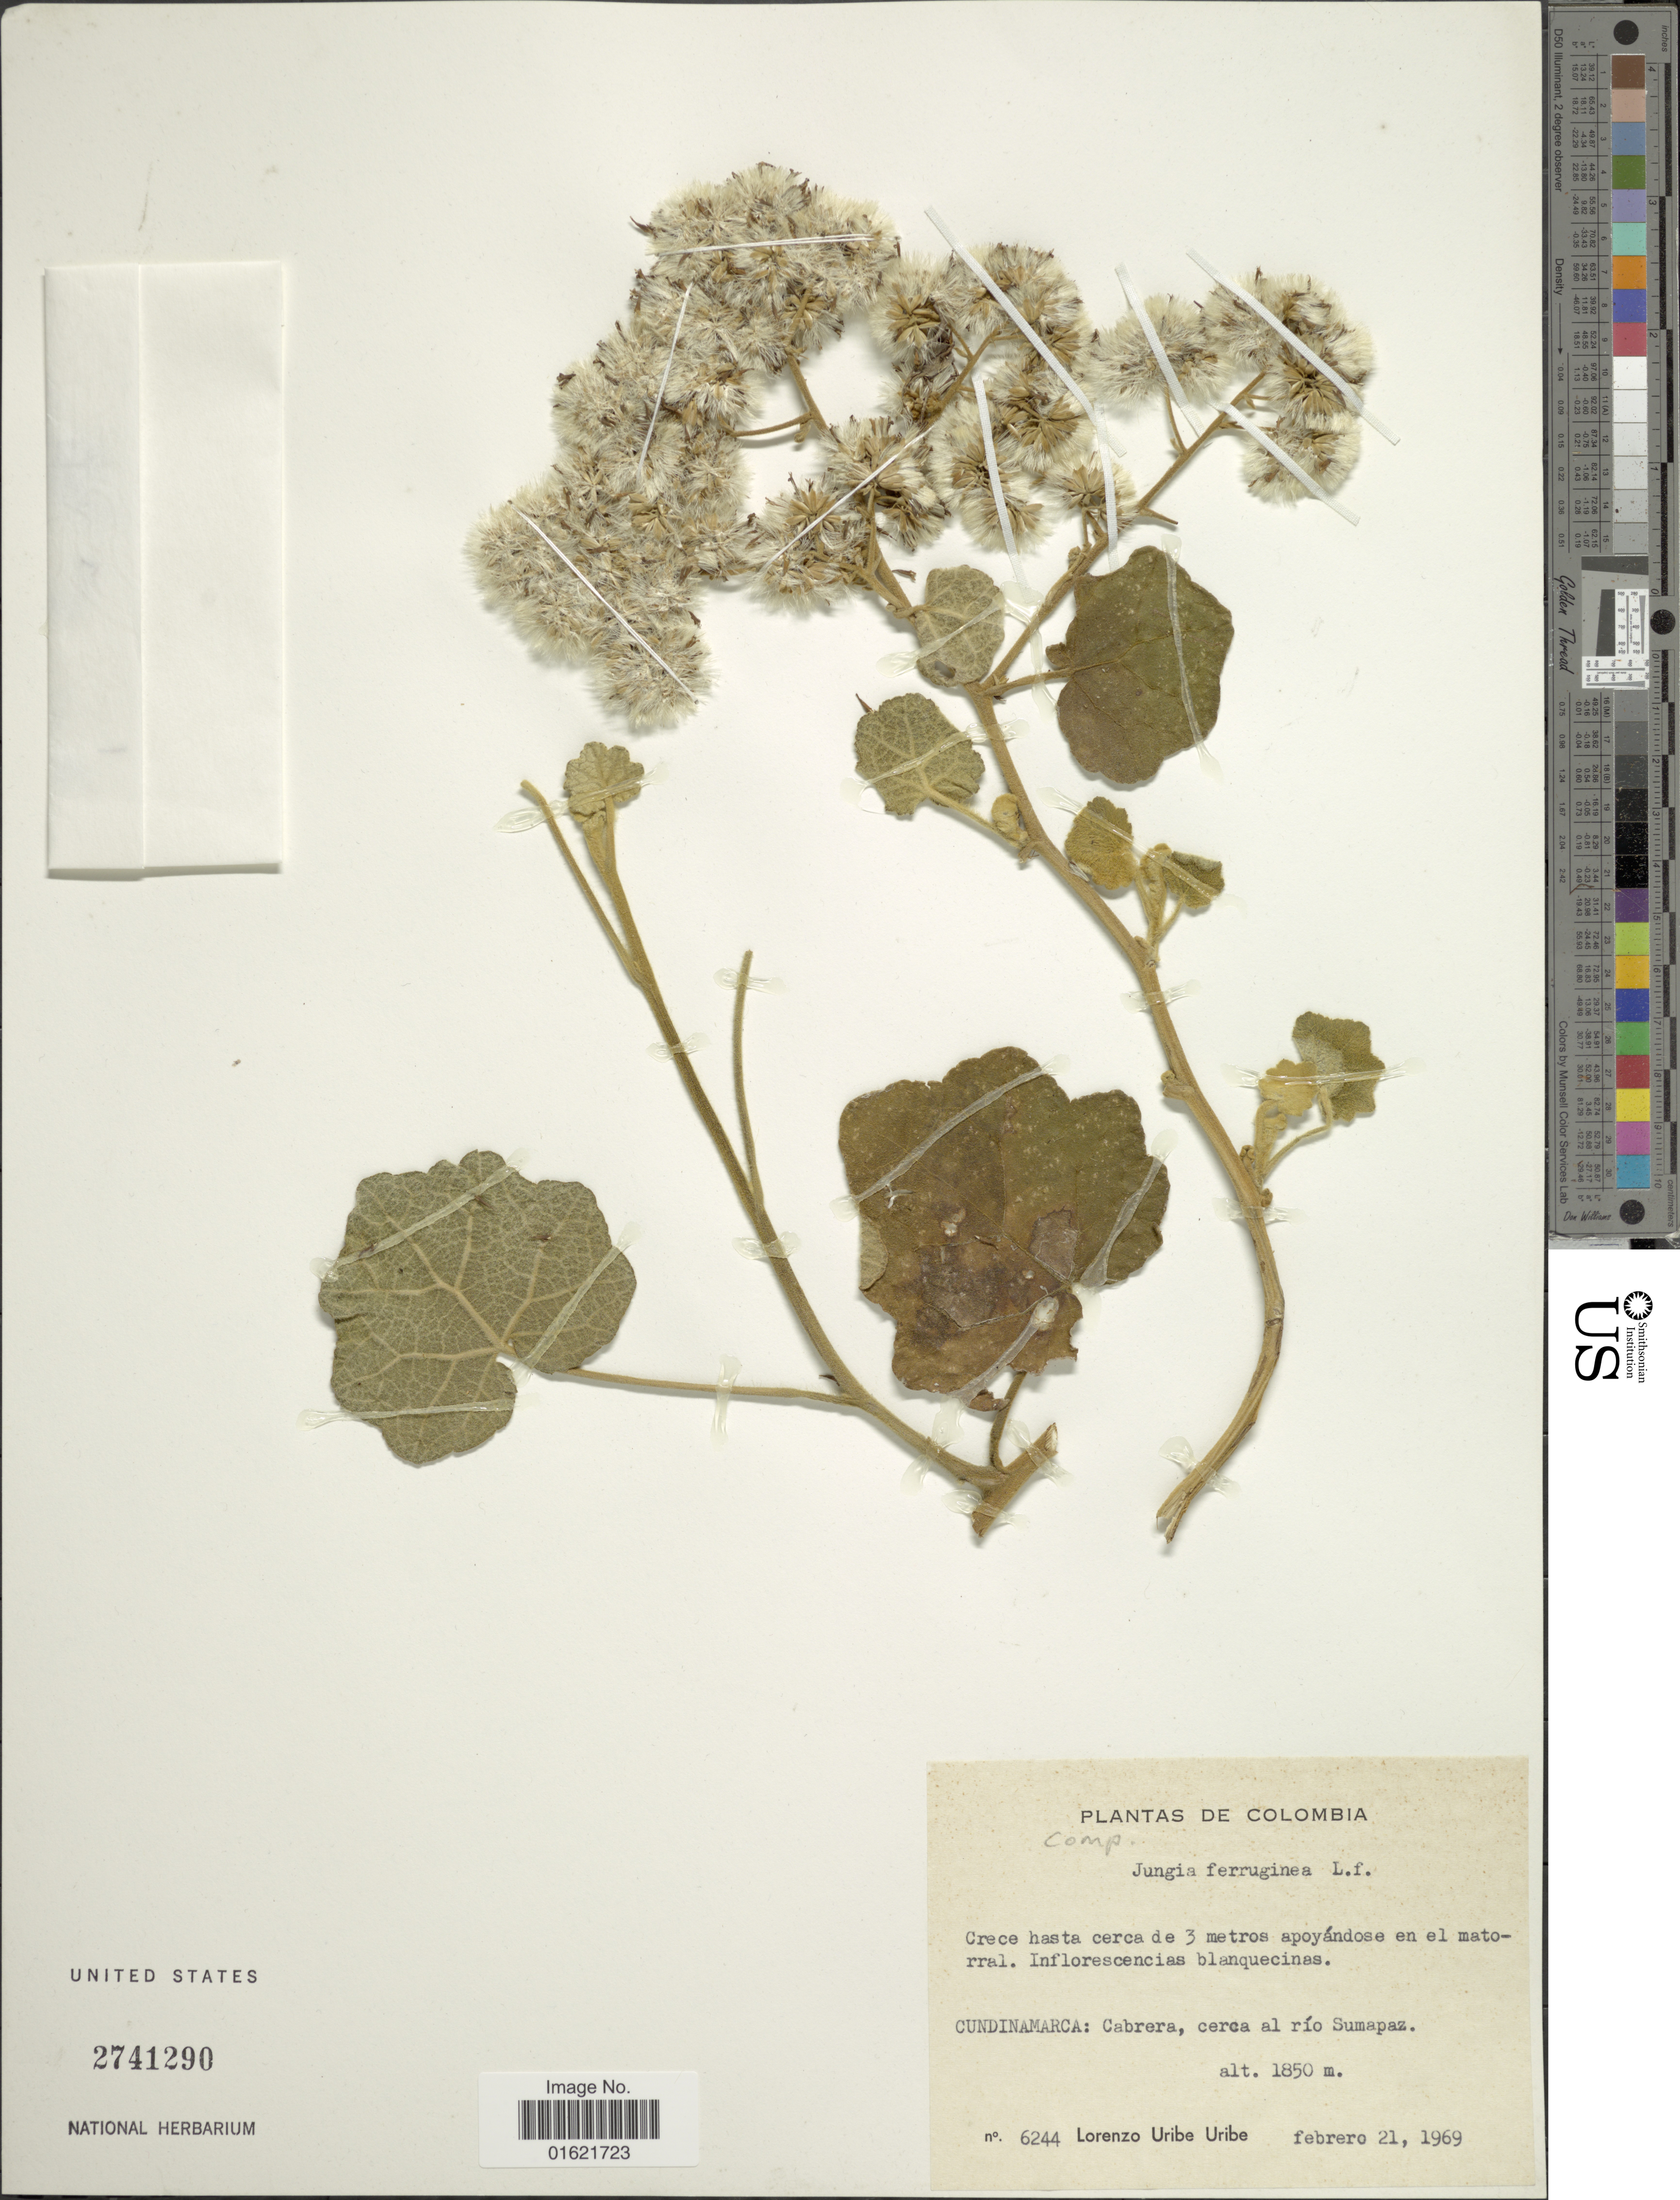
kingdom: Plantae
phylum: Tracheophyta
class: Magnoliopsida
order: Asterales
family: Asteraceae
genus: Jungia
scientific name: Jungia ferruginea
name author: L. f.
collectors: L. Uribe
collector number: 6244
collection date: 1969-02-21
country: Colombia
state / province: Cundinamarca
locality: Cabrera, cerca al rio Sumapaz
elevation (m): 1850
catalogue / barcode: US 2741290